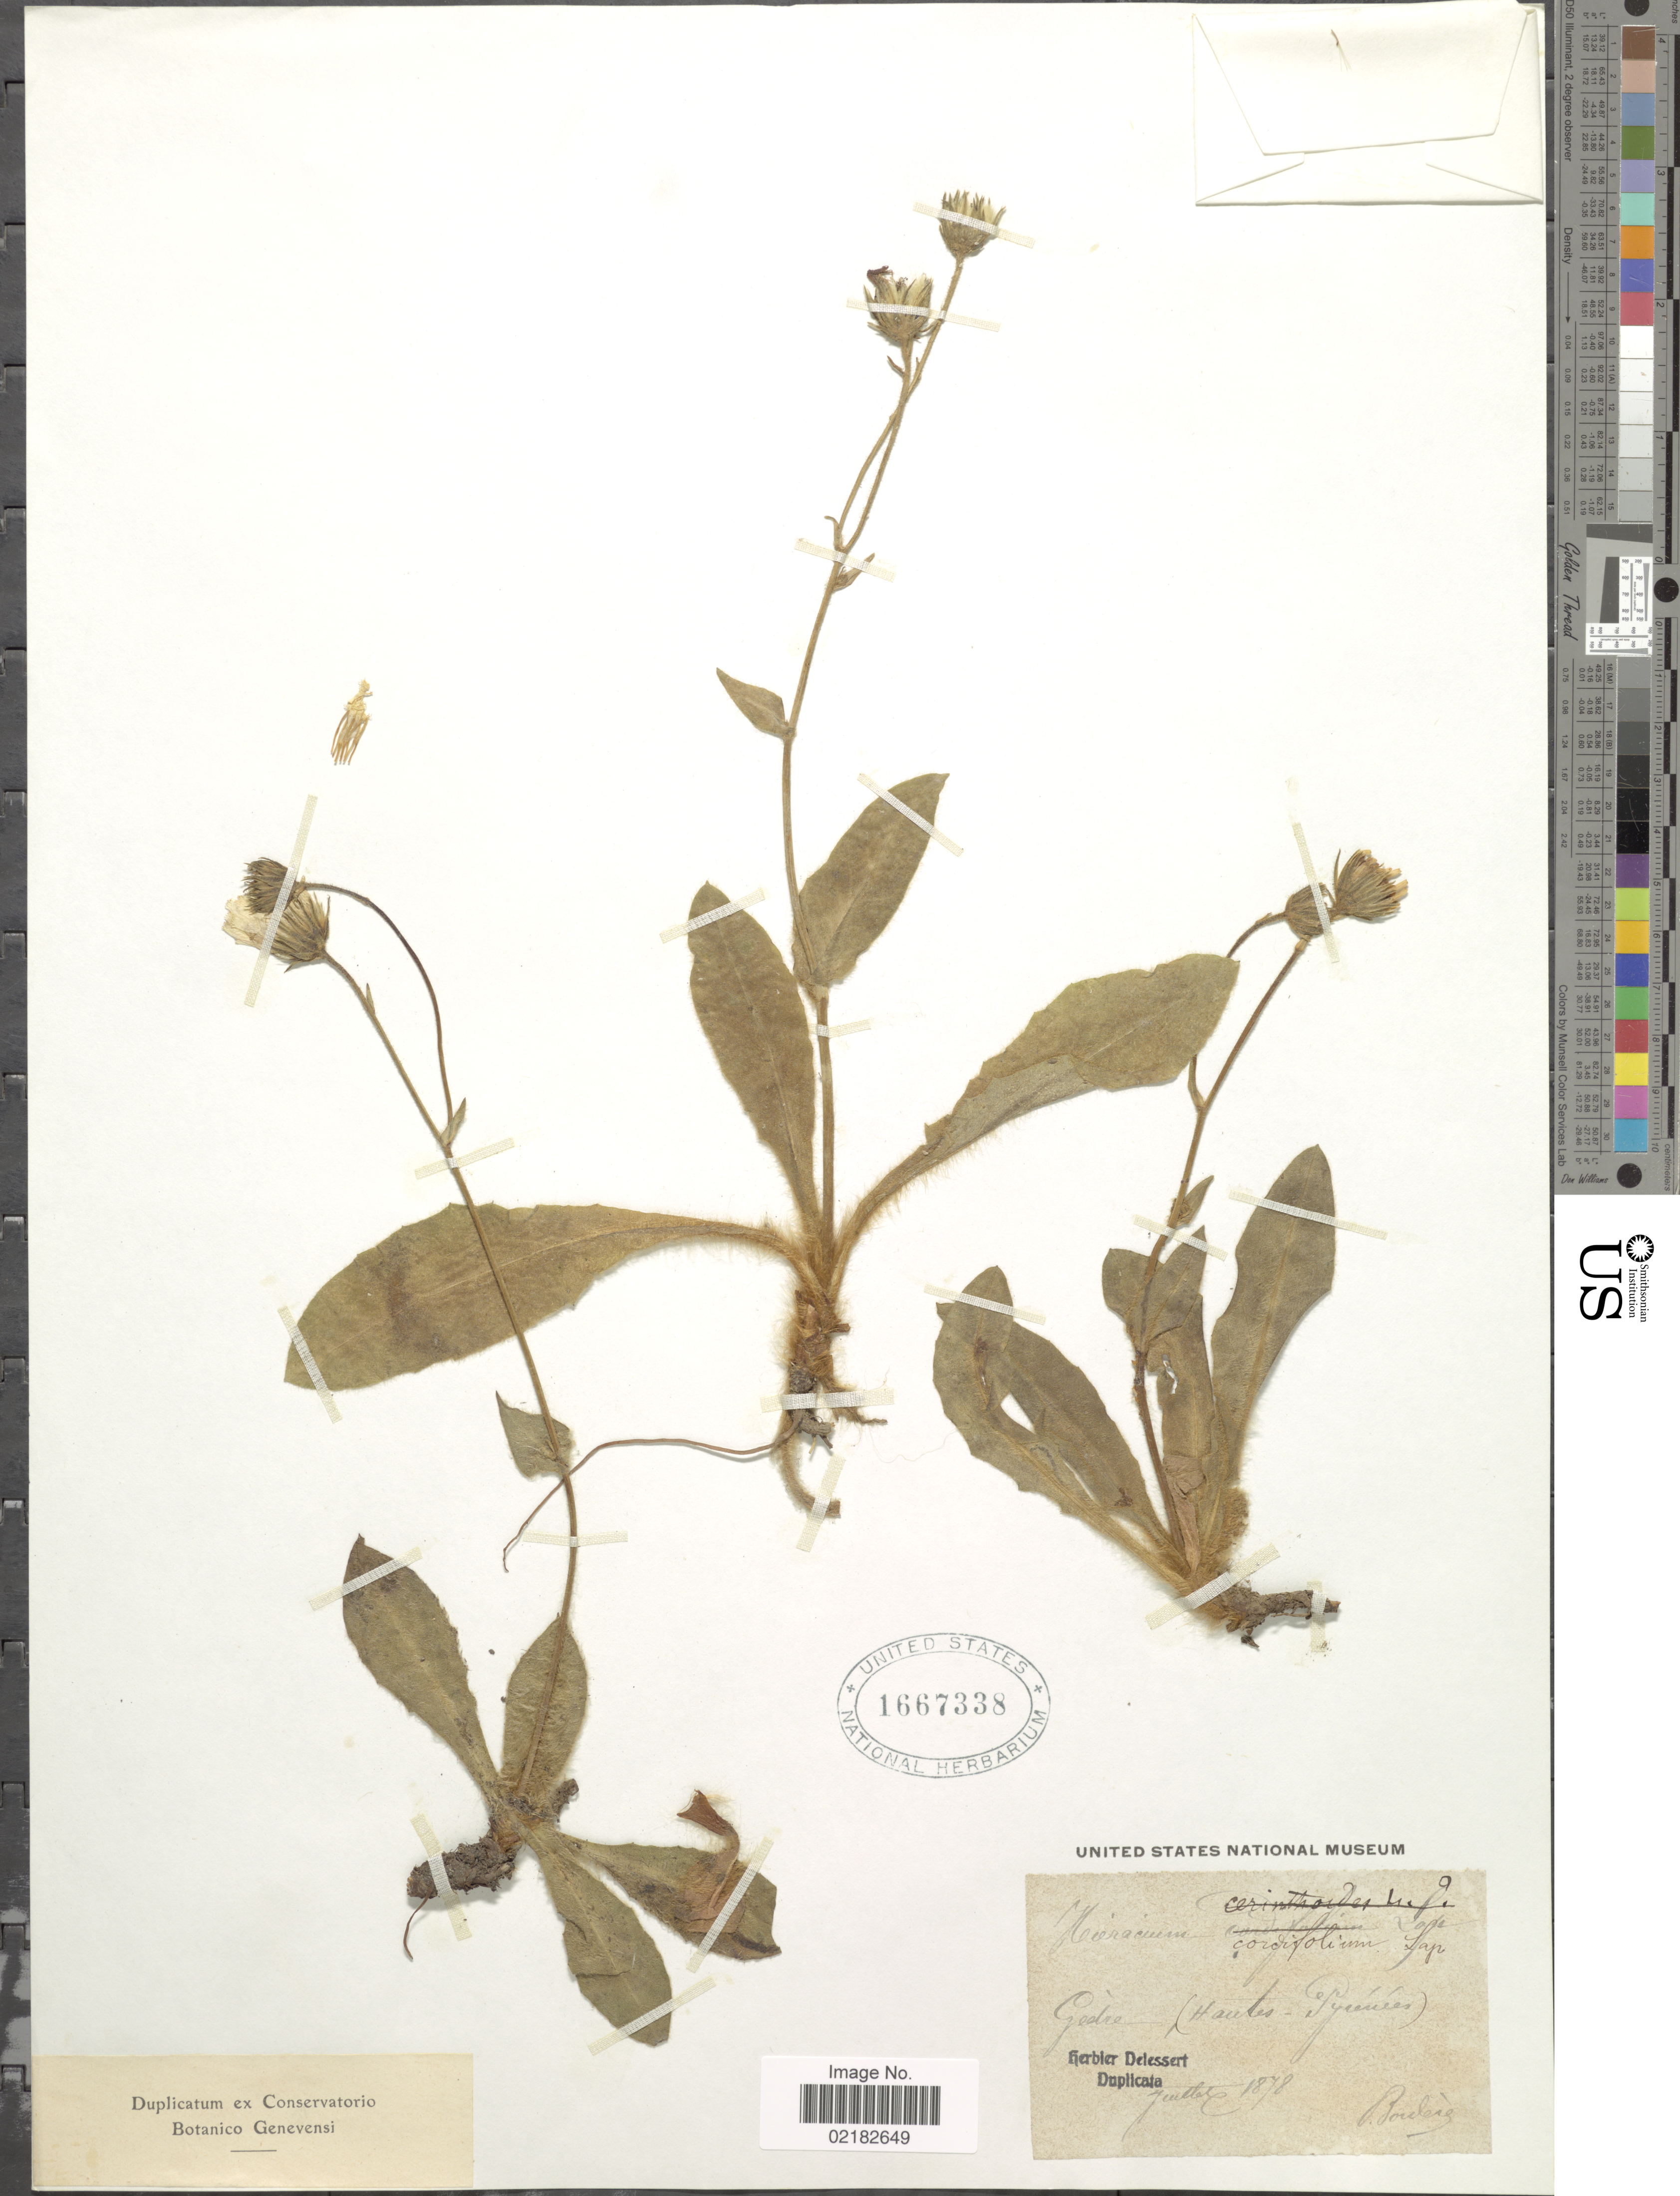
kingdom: Plantae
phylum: Tracheophyta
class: Magnoliopsida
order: Asterales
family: Asteraceae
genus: Hieracium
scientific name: Hieracium cordifolium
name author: Lapeyr.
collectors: -. Boulere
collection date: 1878-07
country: France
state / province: Occitanie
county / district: Hautes-Pyrénées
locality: Gedre, Hautes-Pyrenees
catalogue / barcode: US 1667338